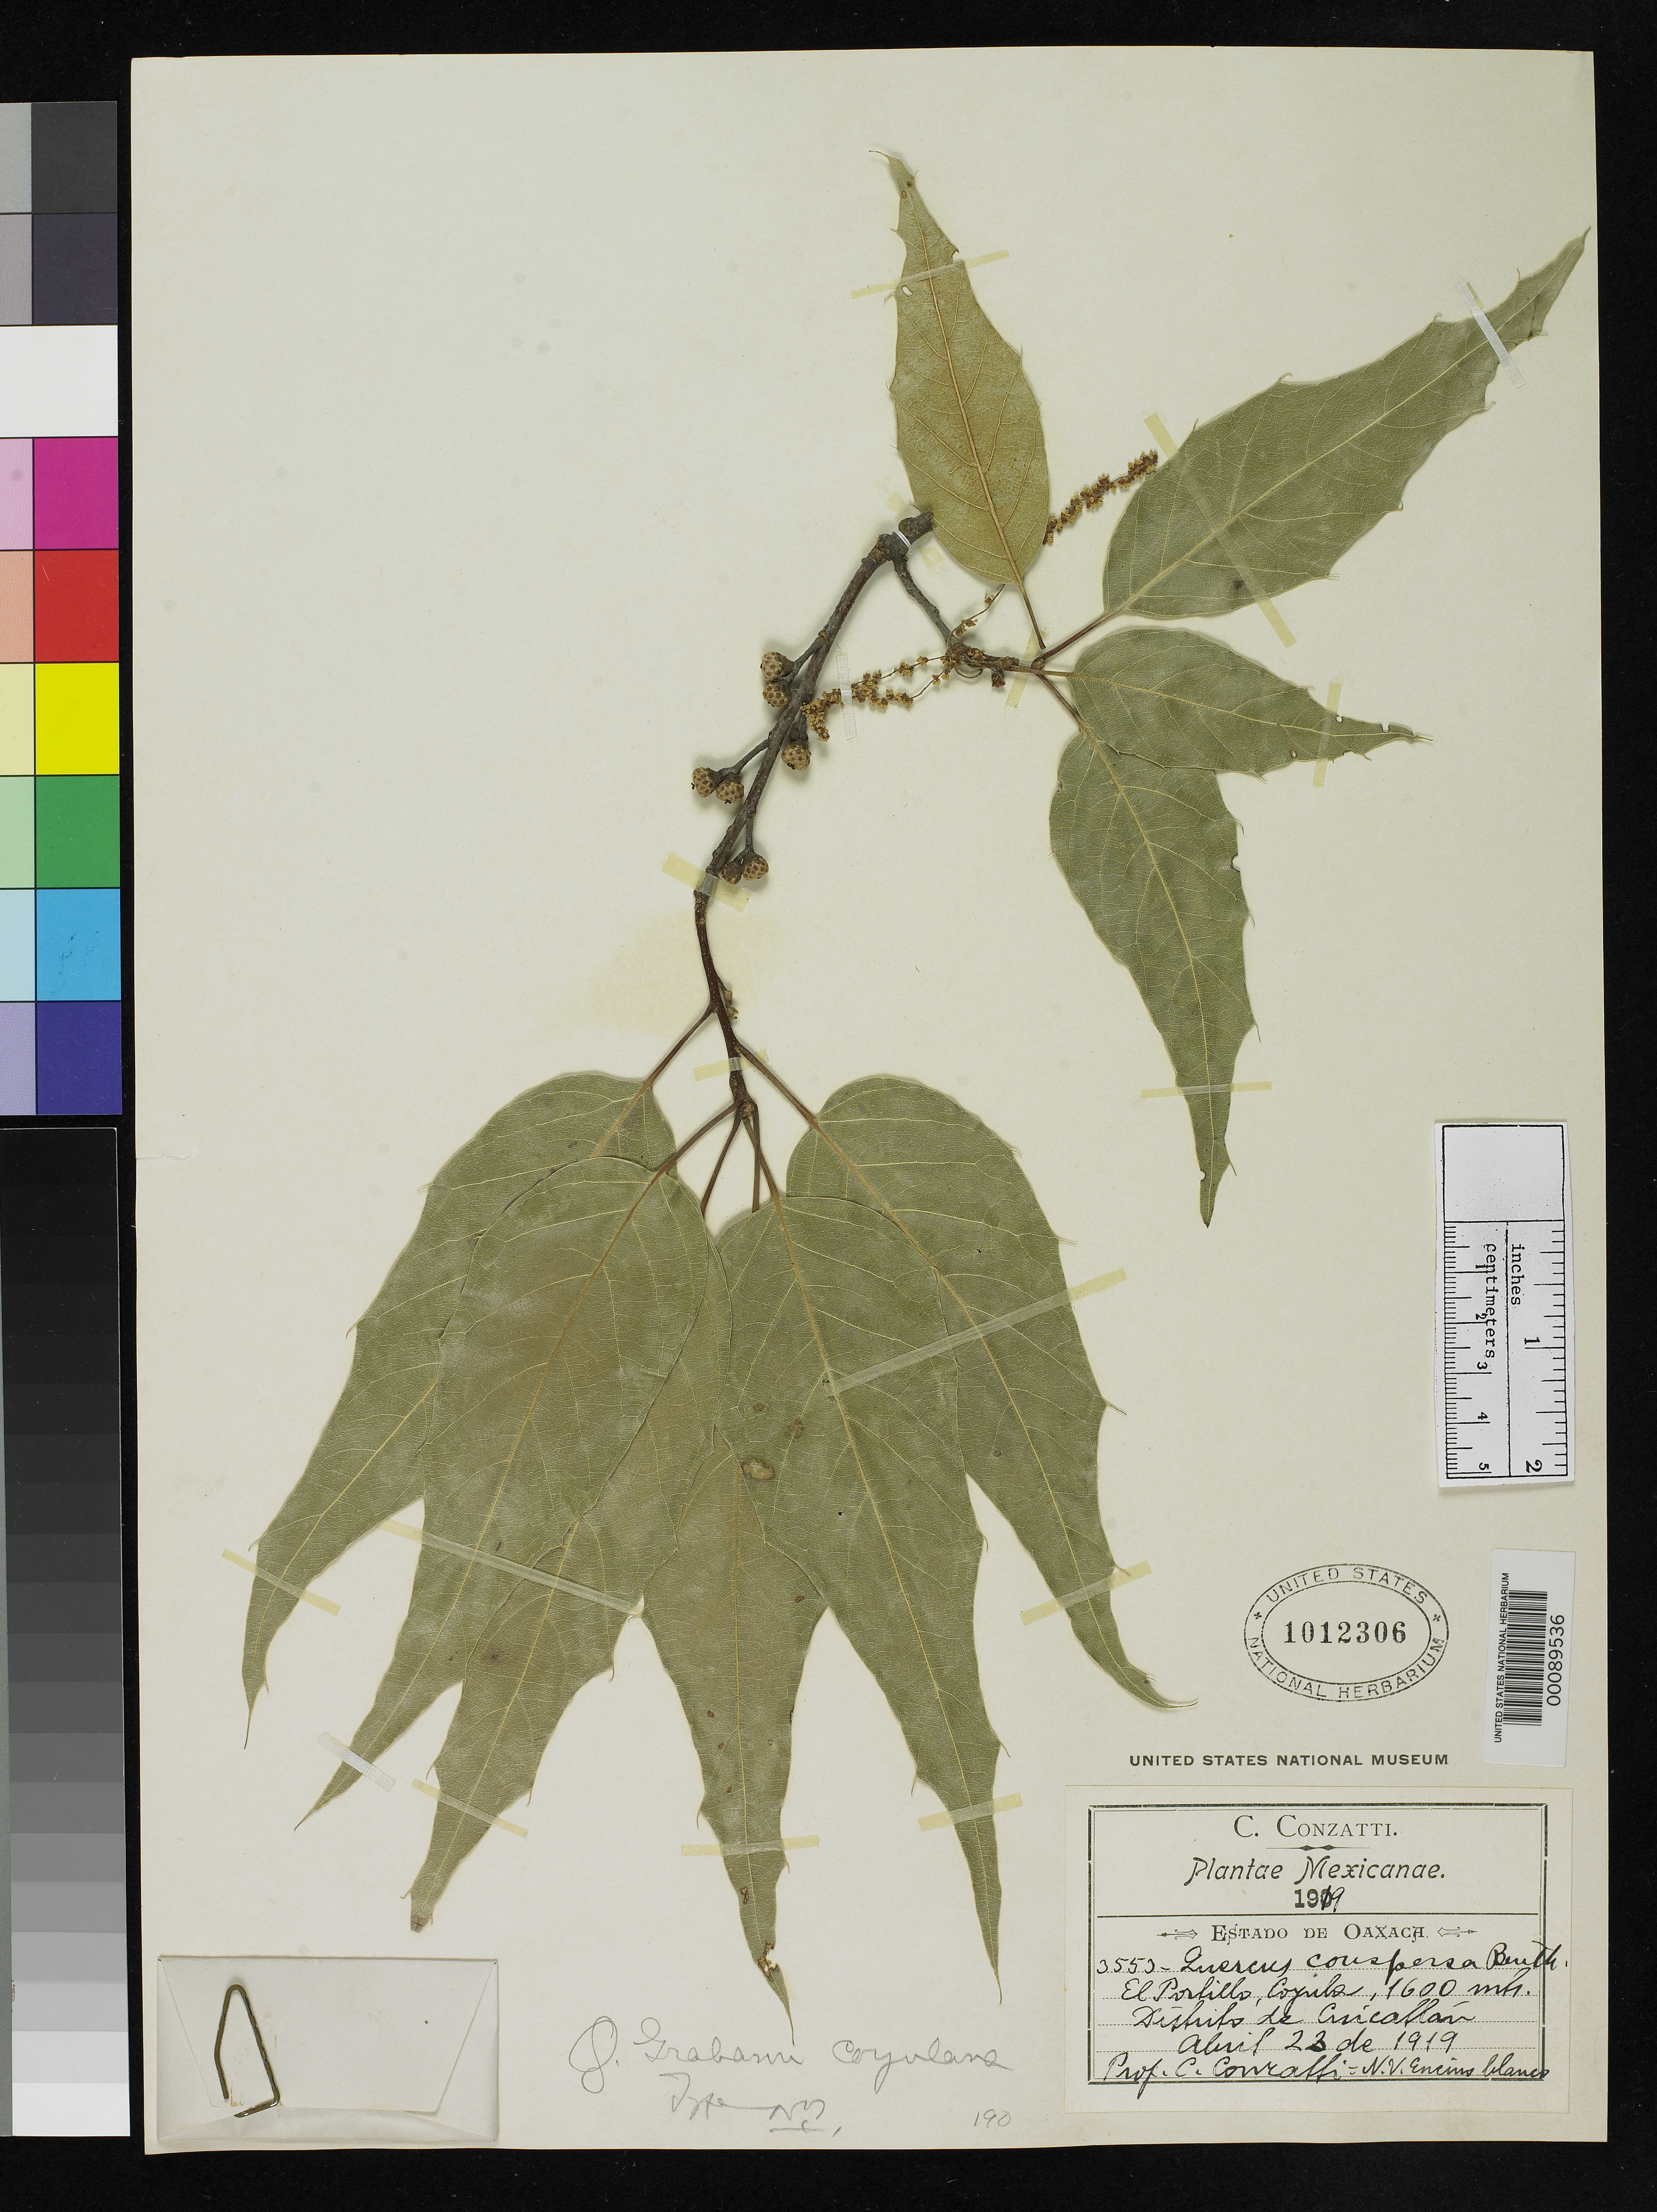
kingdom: Plantae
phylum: Tracheophyta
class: Magnoliopsida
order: Fagales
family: Fagaceae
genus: Quercus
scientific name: Quercus grahamii var. coyulana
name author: Trel.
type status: Isotype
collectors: C. Conzatti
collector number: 3553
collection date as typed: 23 Apr 1919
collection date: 1919-04-23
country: Mexico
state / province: Oaxaca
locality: El Portello, Coyula.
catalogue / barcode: US 1012306